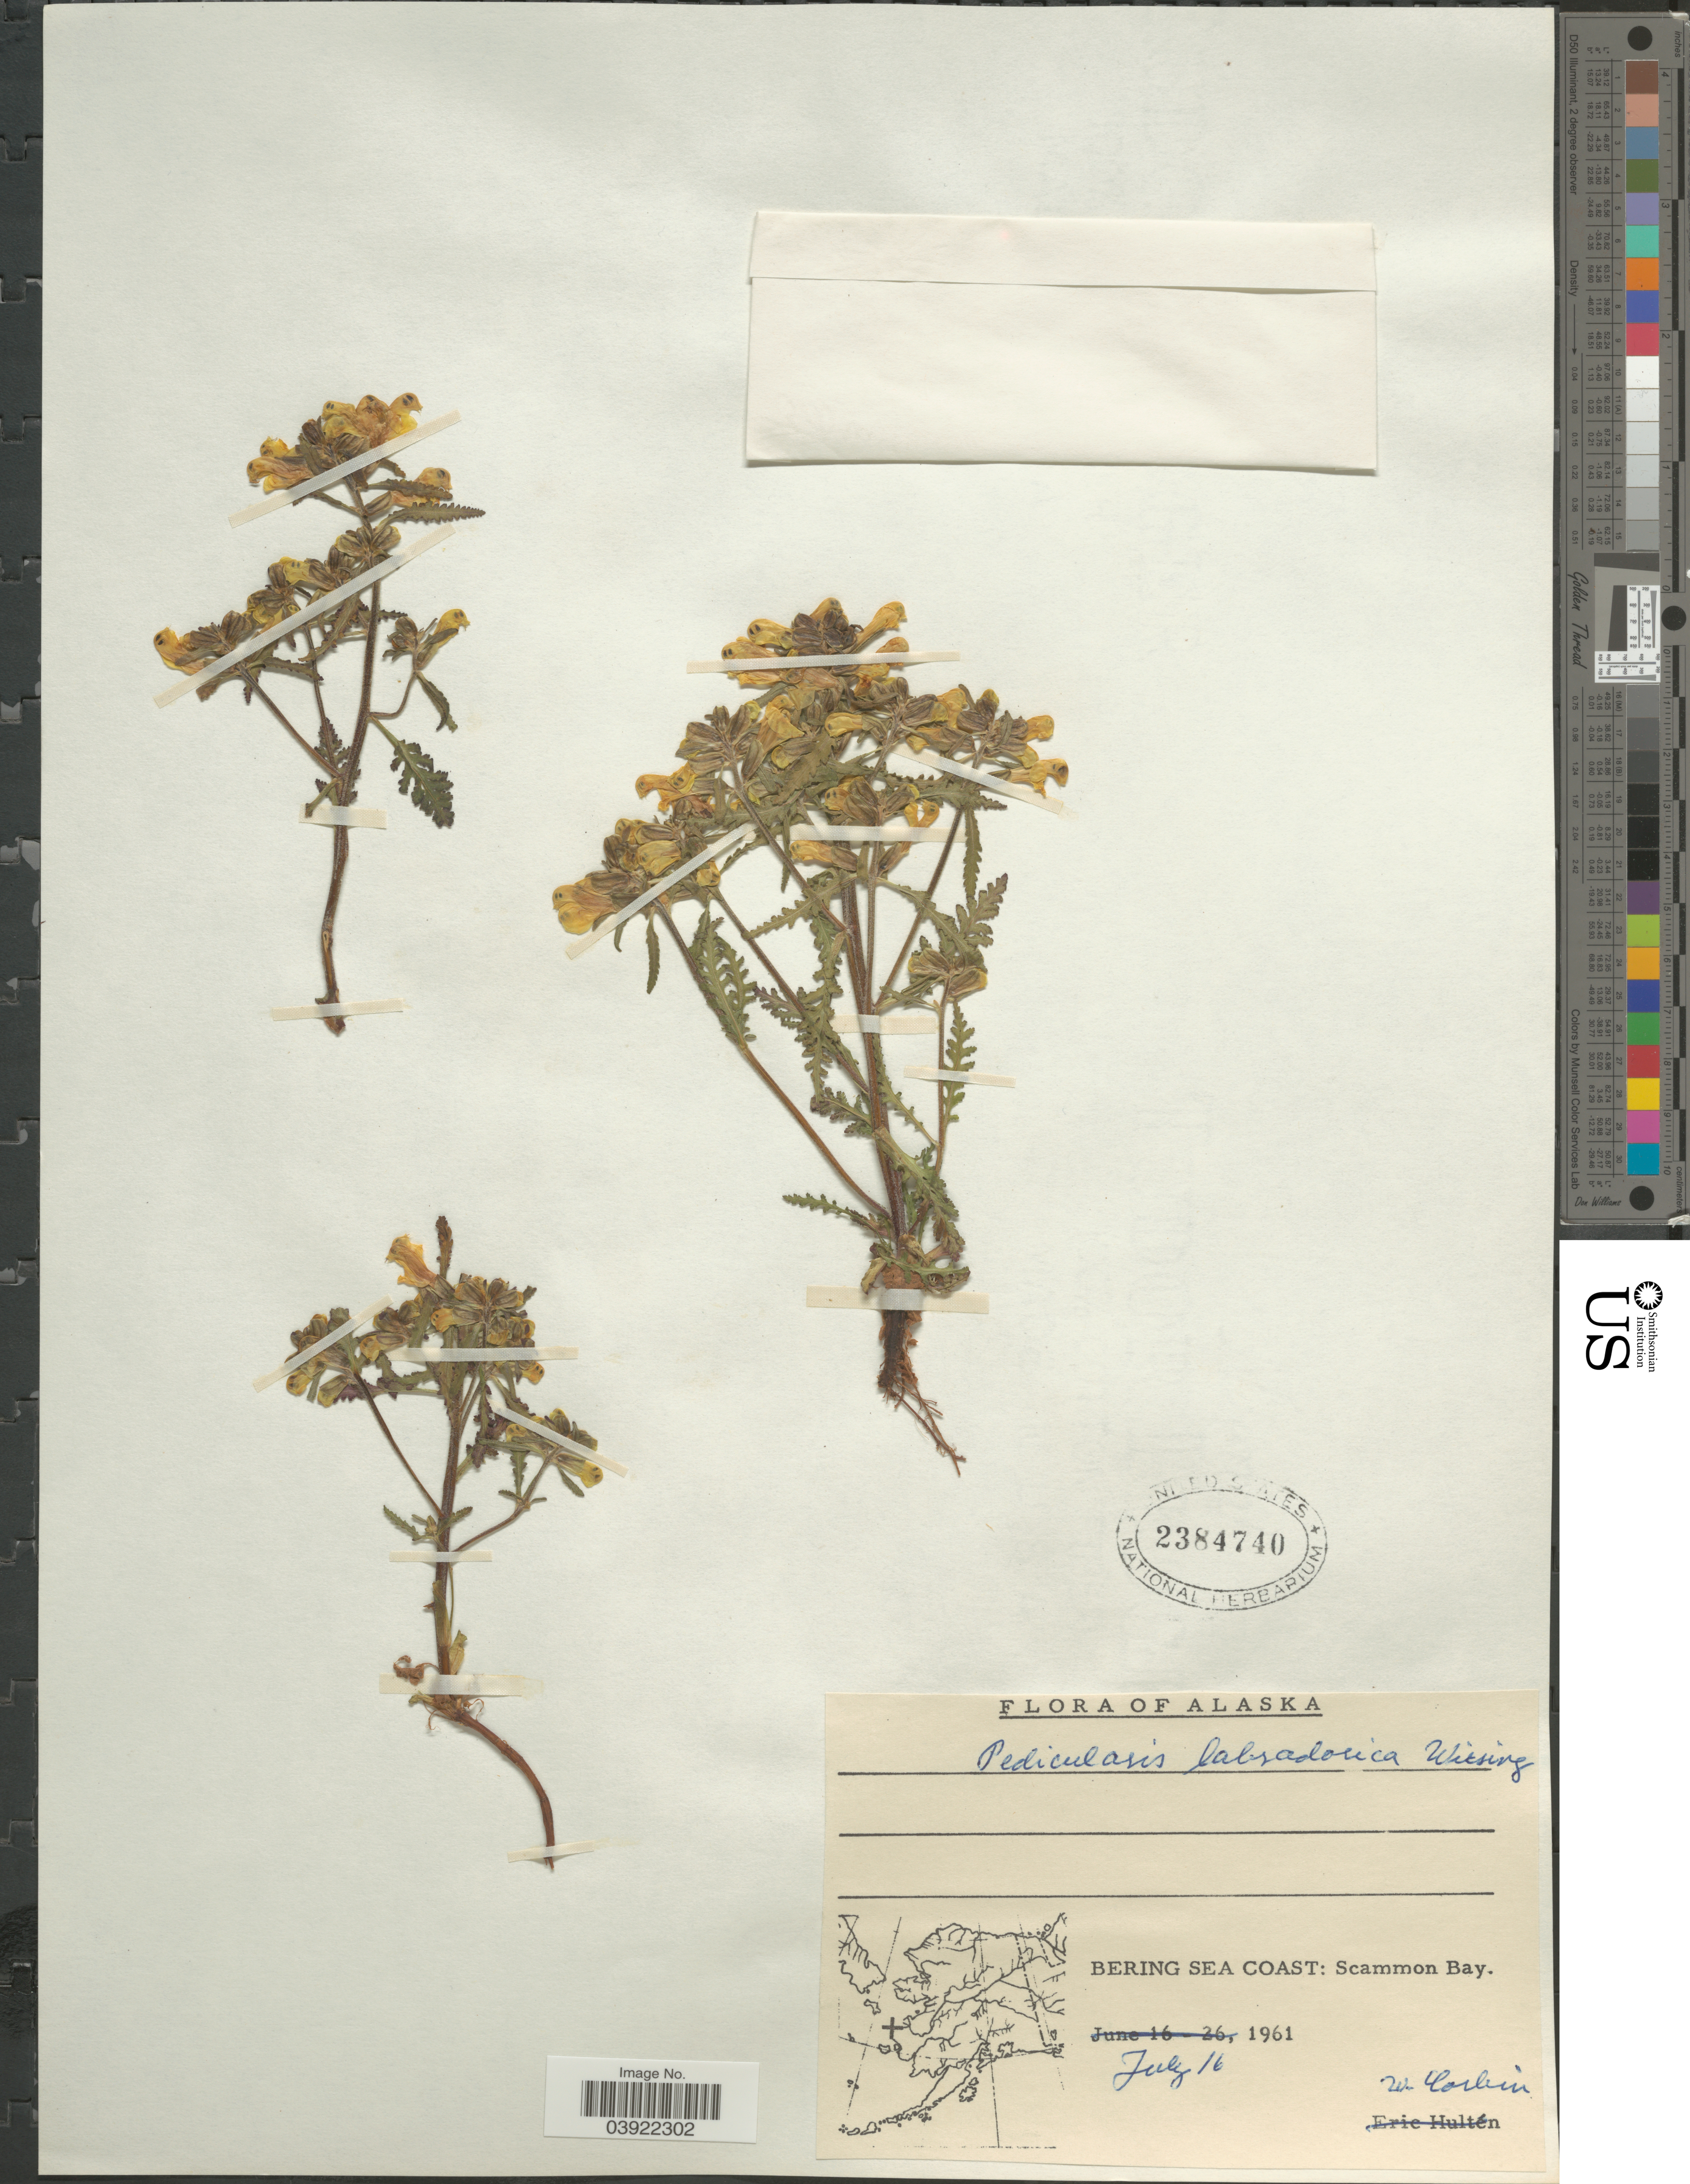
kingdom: Plantae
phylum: Tracheophyta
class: Magnoliopsida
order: Lamiales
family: Orobanchaceae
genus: Pedicularis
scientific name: Pedicularis labradorica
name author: Wirsing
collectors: W. Corbin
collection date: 1961-07-16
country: United States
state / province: Alaska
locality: Bering Sea Coast: Scammon Bay.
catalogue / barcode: US 2384740